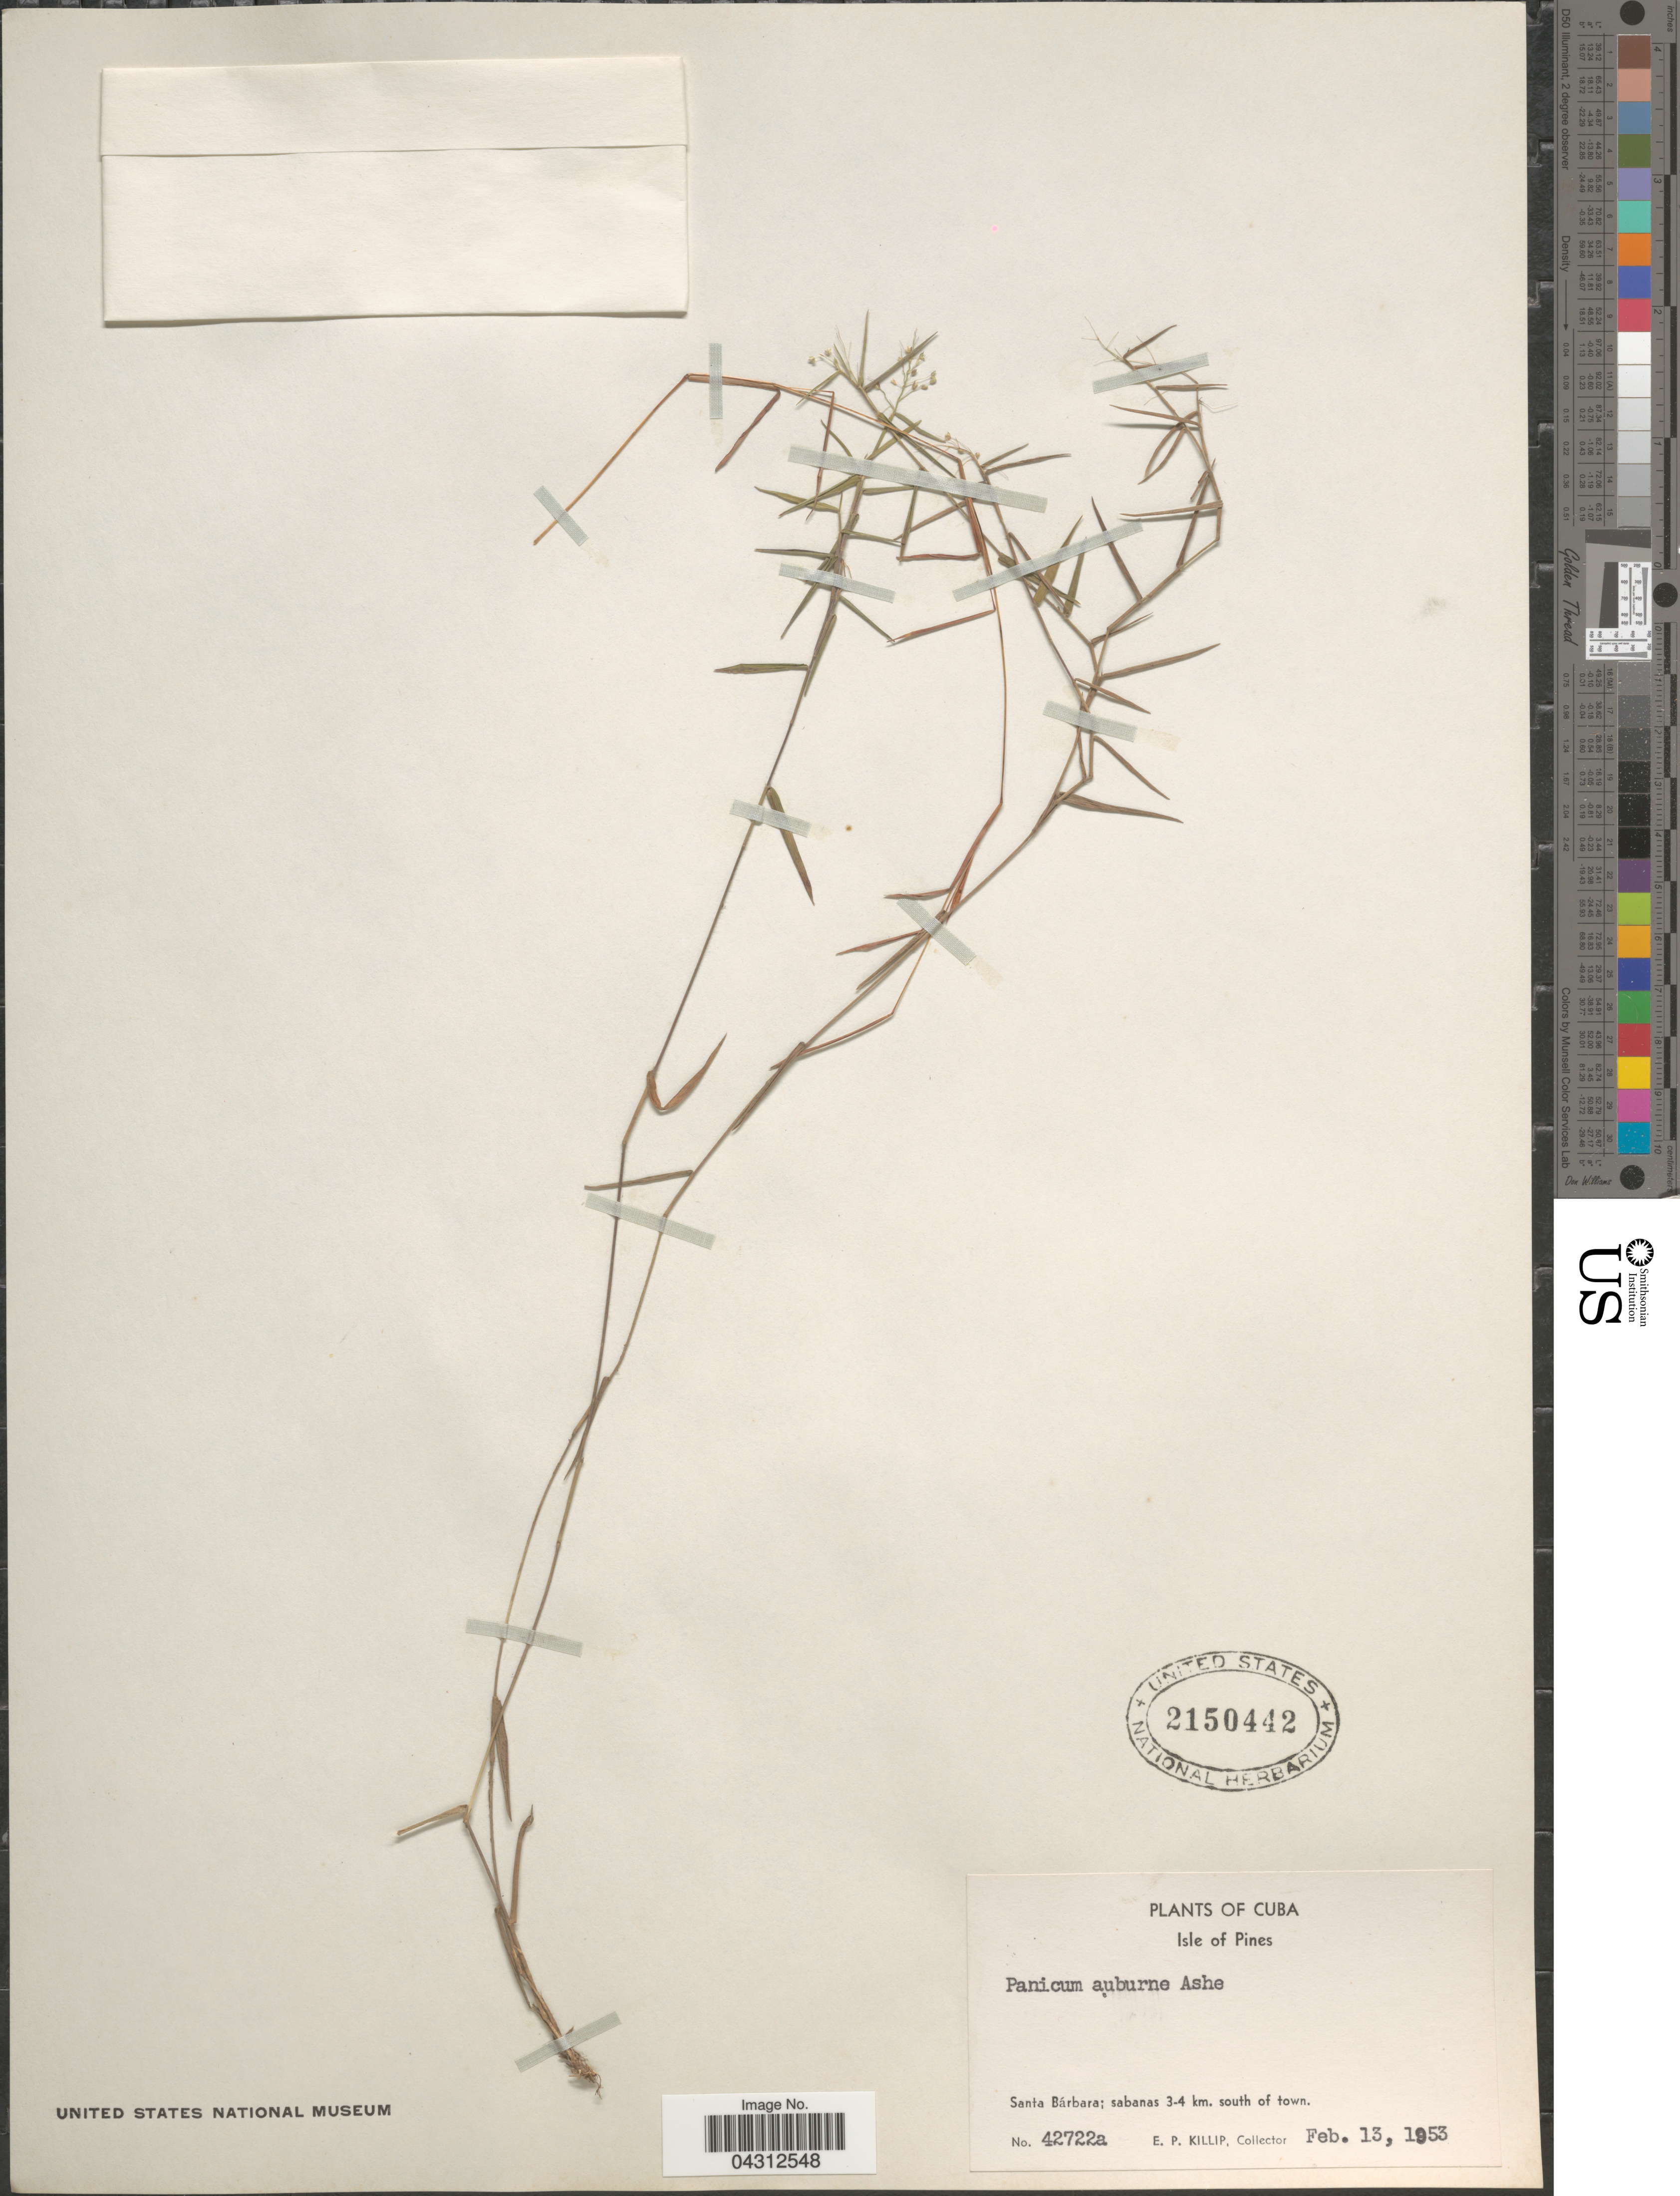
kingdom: Plantae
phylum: Tracheophyta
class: Liliopsida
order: Poales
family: Poaceae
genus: Dichanthelium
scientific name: Dichanthelium acuminatum var. longiligulatum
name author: (Nash) Gould & C.A. Clark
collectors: E. P. Killip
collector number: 42722a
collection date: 1953-02-13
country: Cuba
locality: Isle of Pines. Santa Bárbara; sabanas 3-4 km. south of town.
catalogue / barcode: US 2150442